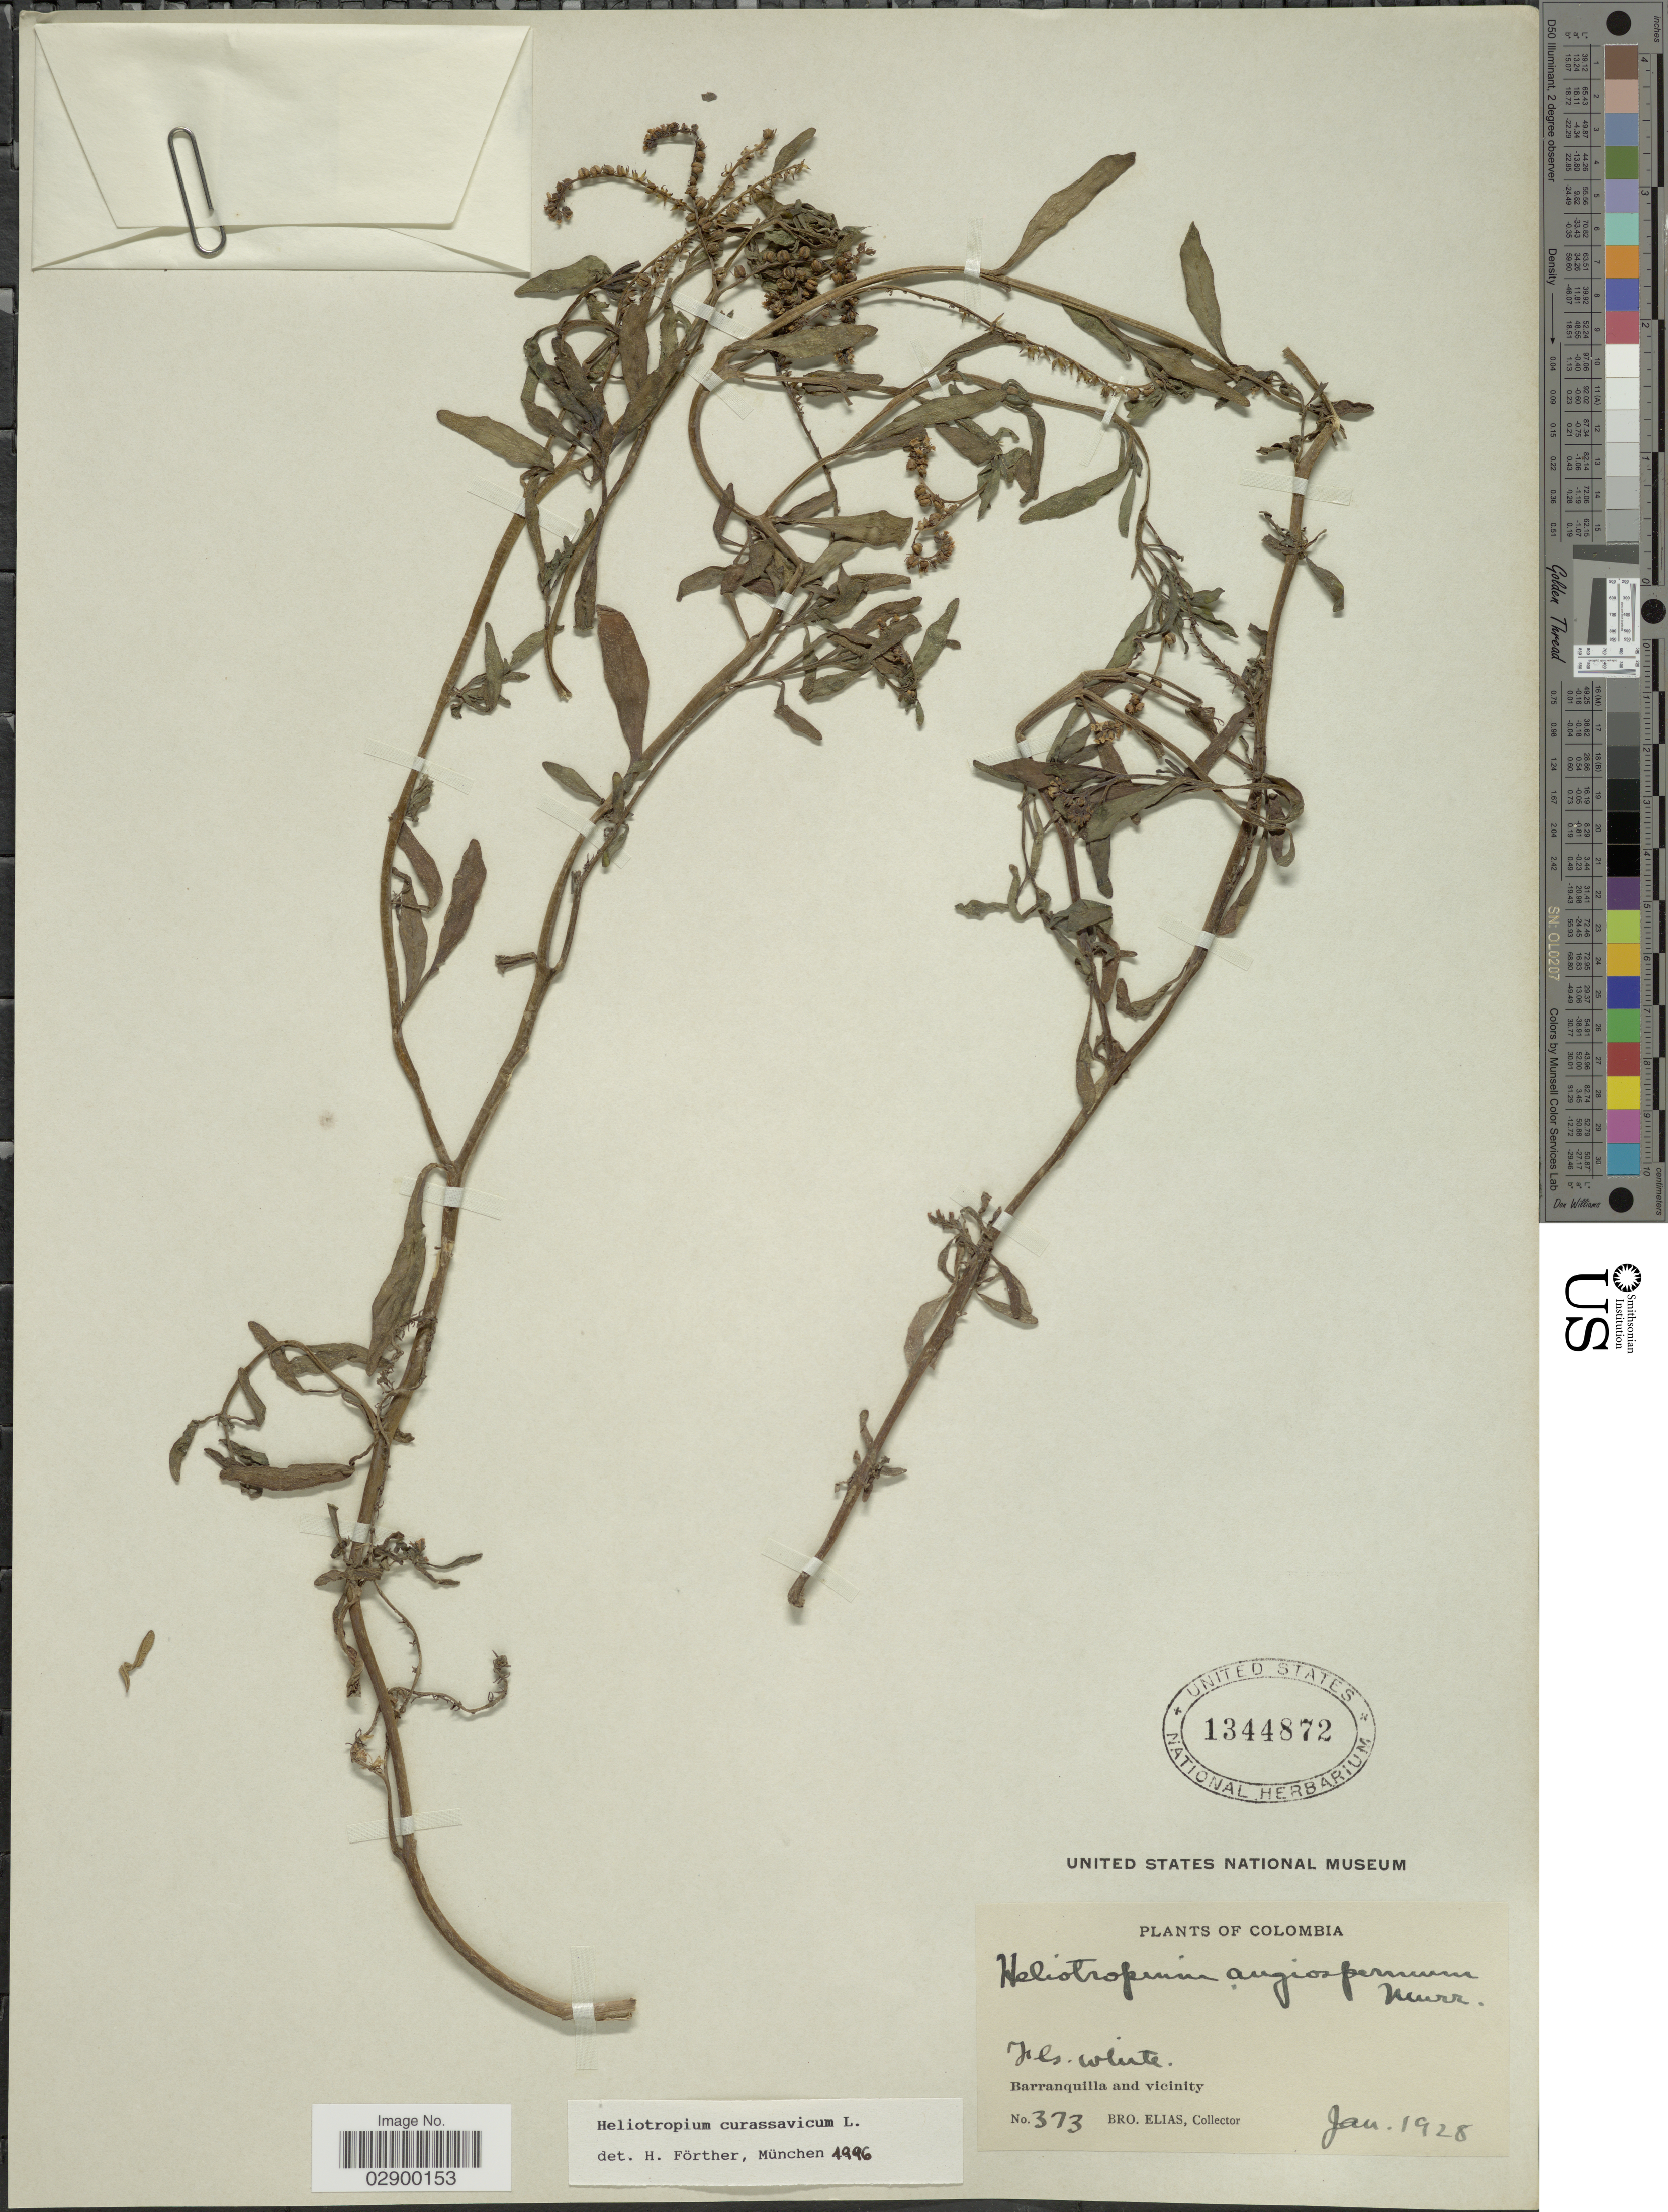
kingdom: Plantae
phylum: Tracheophyta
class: Magnoliopsida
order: Boraginales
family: Heliotropiaceae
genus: Heliotropium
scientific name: Heliotropium curassavicum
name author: L.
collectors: Bro. Elias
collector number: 373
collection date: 1928-01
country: Colombia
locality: Barranquilla and vicinity.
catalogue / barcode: US 1344872